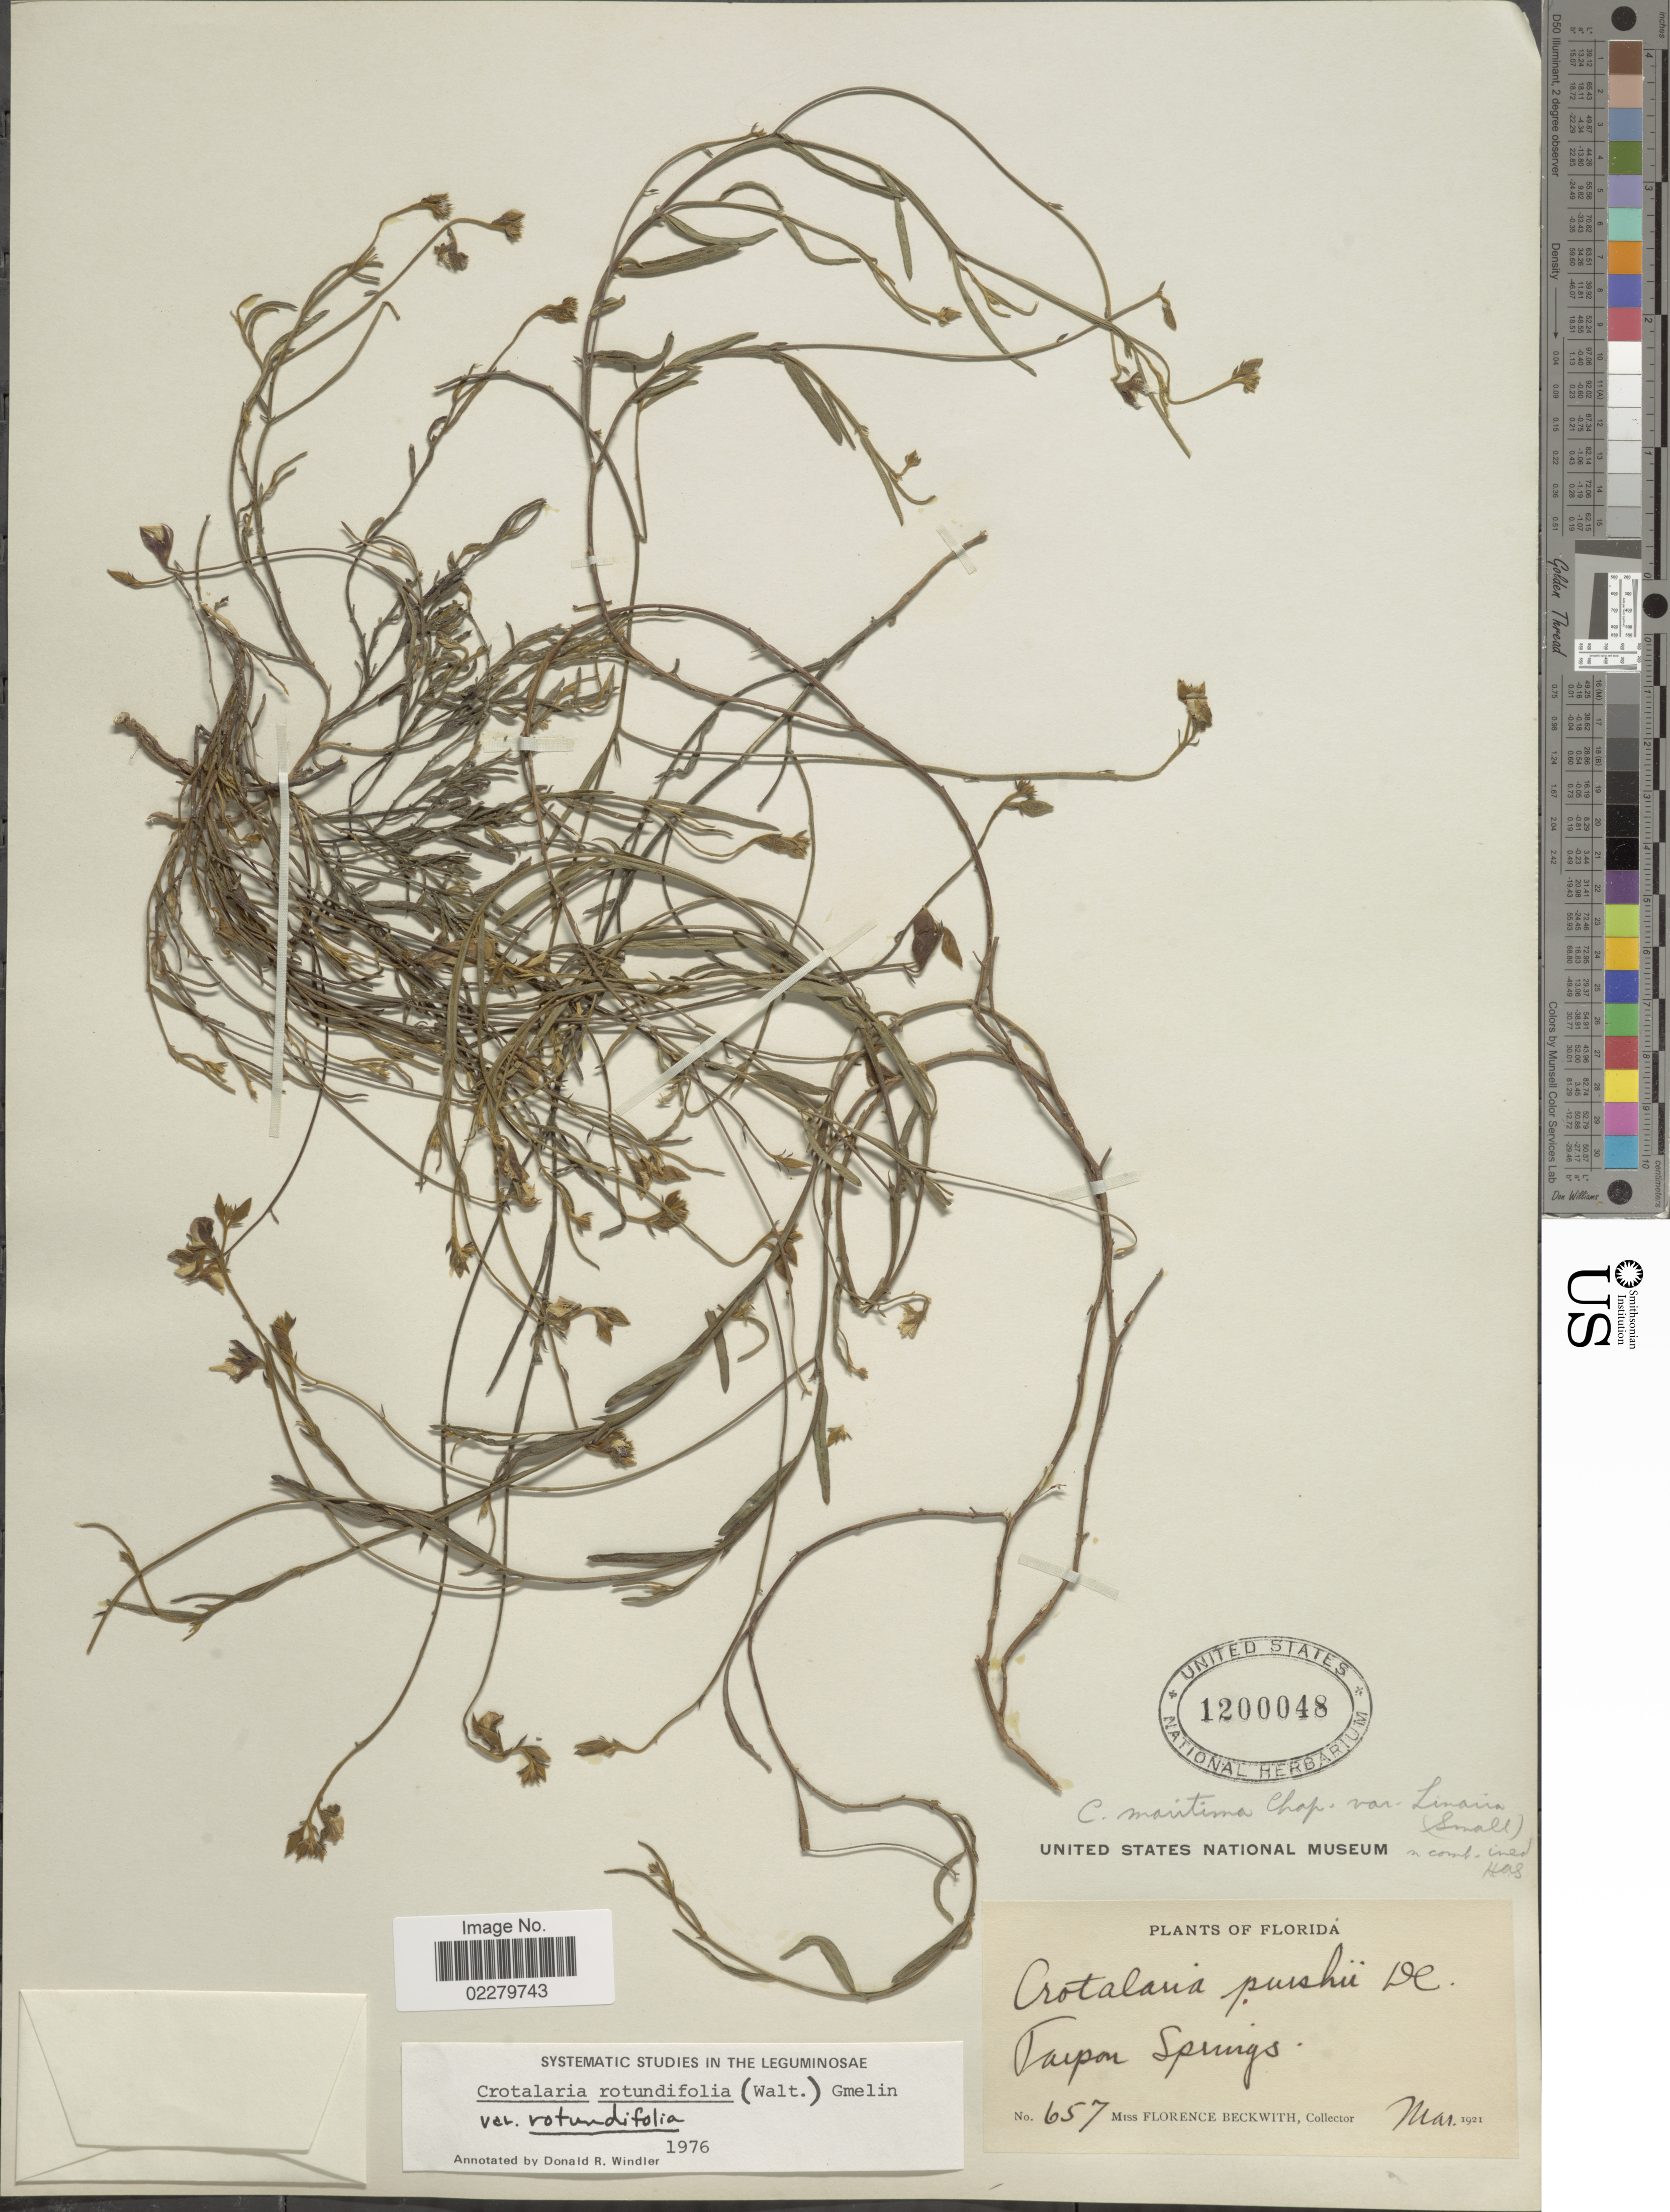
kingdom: Plantae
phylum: Tracheophyta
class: Magnoliopsida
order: Fabales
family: Fabaceae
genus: Crotalaria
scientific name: Crotalaria rotundifolia var. rotundifolia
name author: (Walter) J.F. Gmel.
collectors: F. Beckwith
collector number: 657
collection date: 1921-03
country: United States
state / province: Florida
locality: Taipon Springs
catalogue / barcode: US 1200048